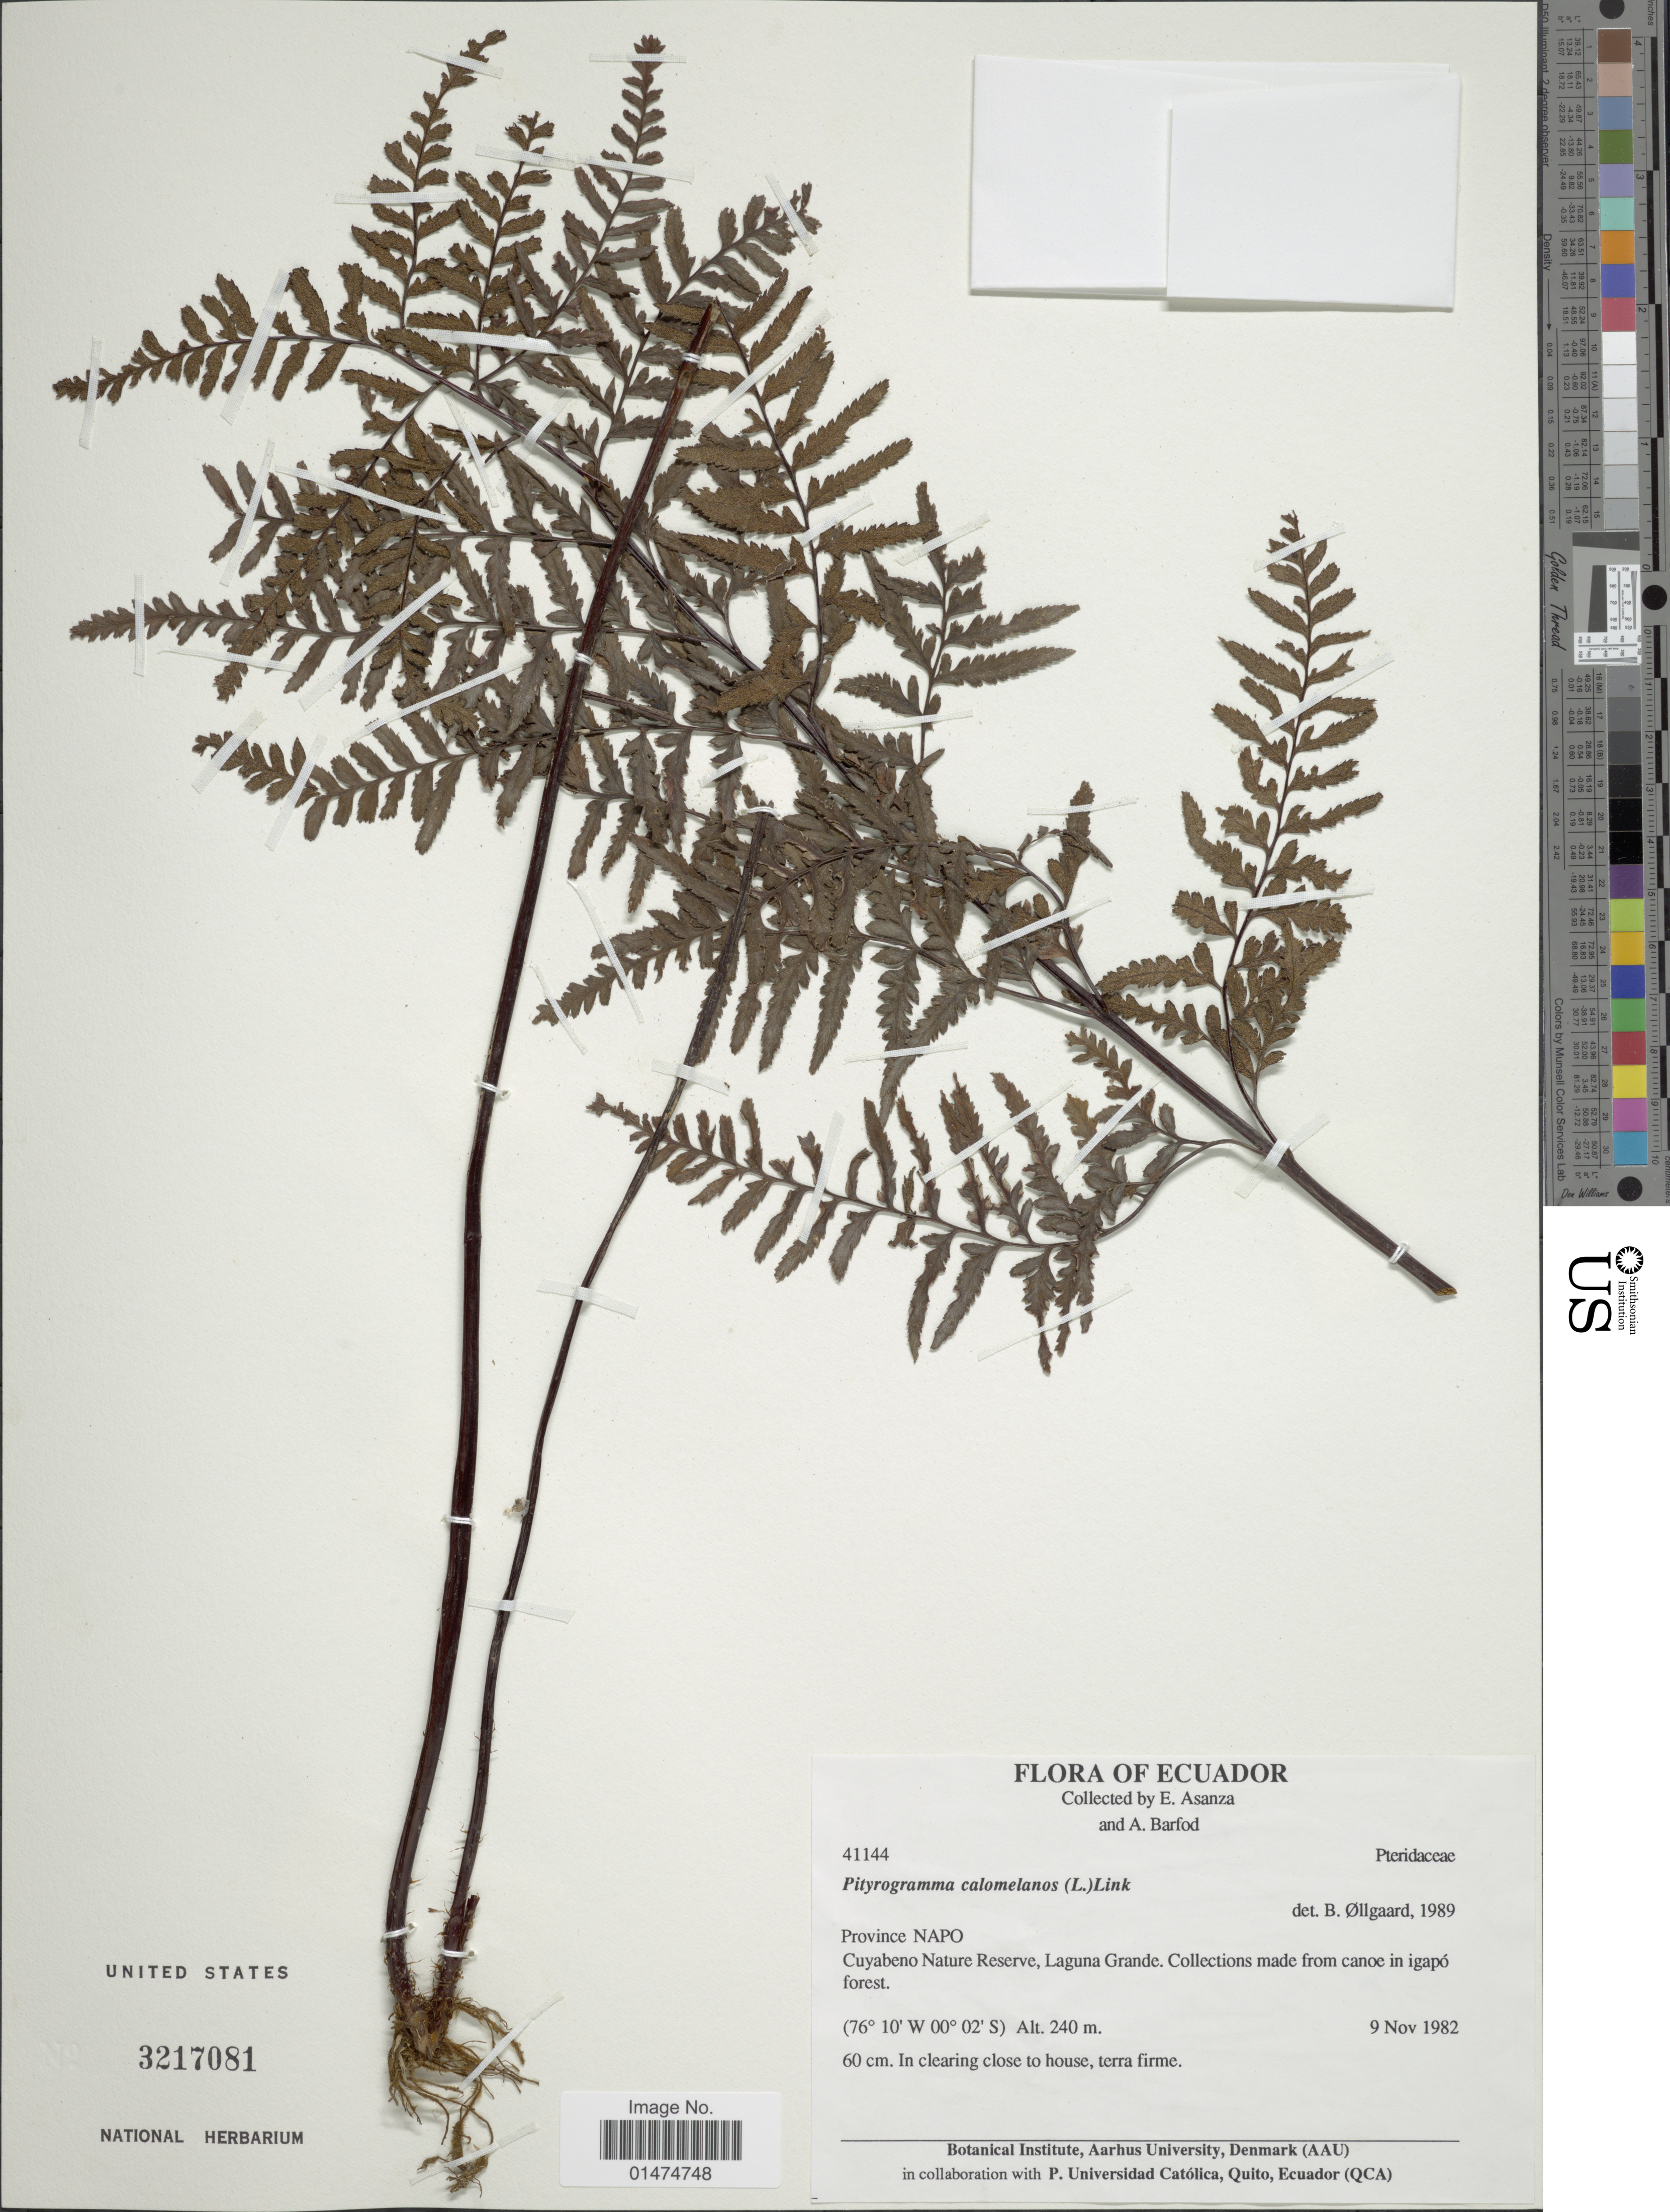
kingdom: Plantae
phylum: Tracheophyta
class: Polypodiopsida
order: Polypodiales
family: Pteridaceae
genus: Pityrogramma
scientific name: Pityrogramma calomelanos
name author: (L.) Link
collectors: E. Asanza & A. Barford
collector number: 41144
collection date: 1982-11-09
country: Ecuador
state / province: Napo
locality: Cuyabeno Nature Reserve, Laguna Grande, collections made from canoe in igapo forest.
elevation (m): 240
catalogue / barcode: US 3217081